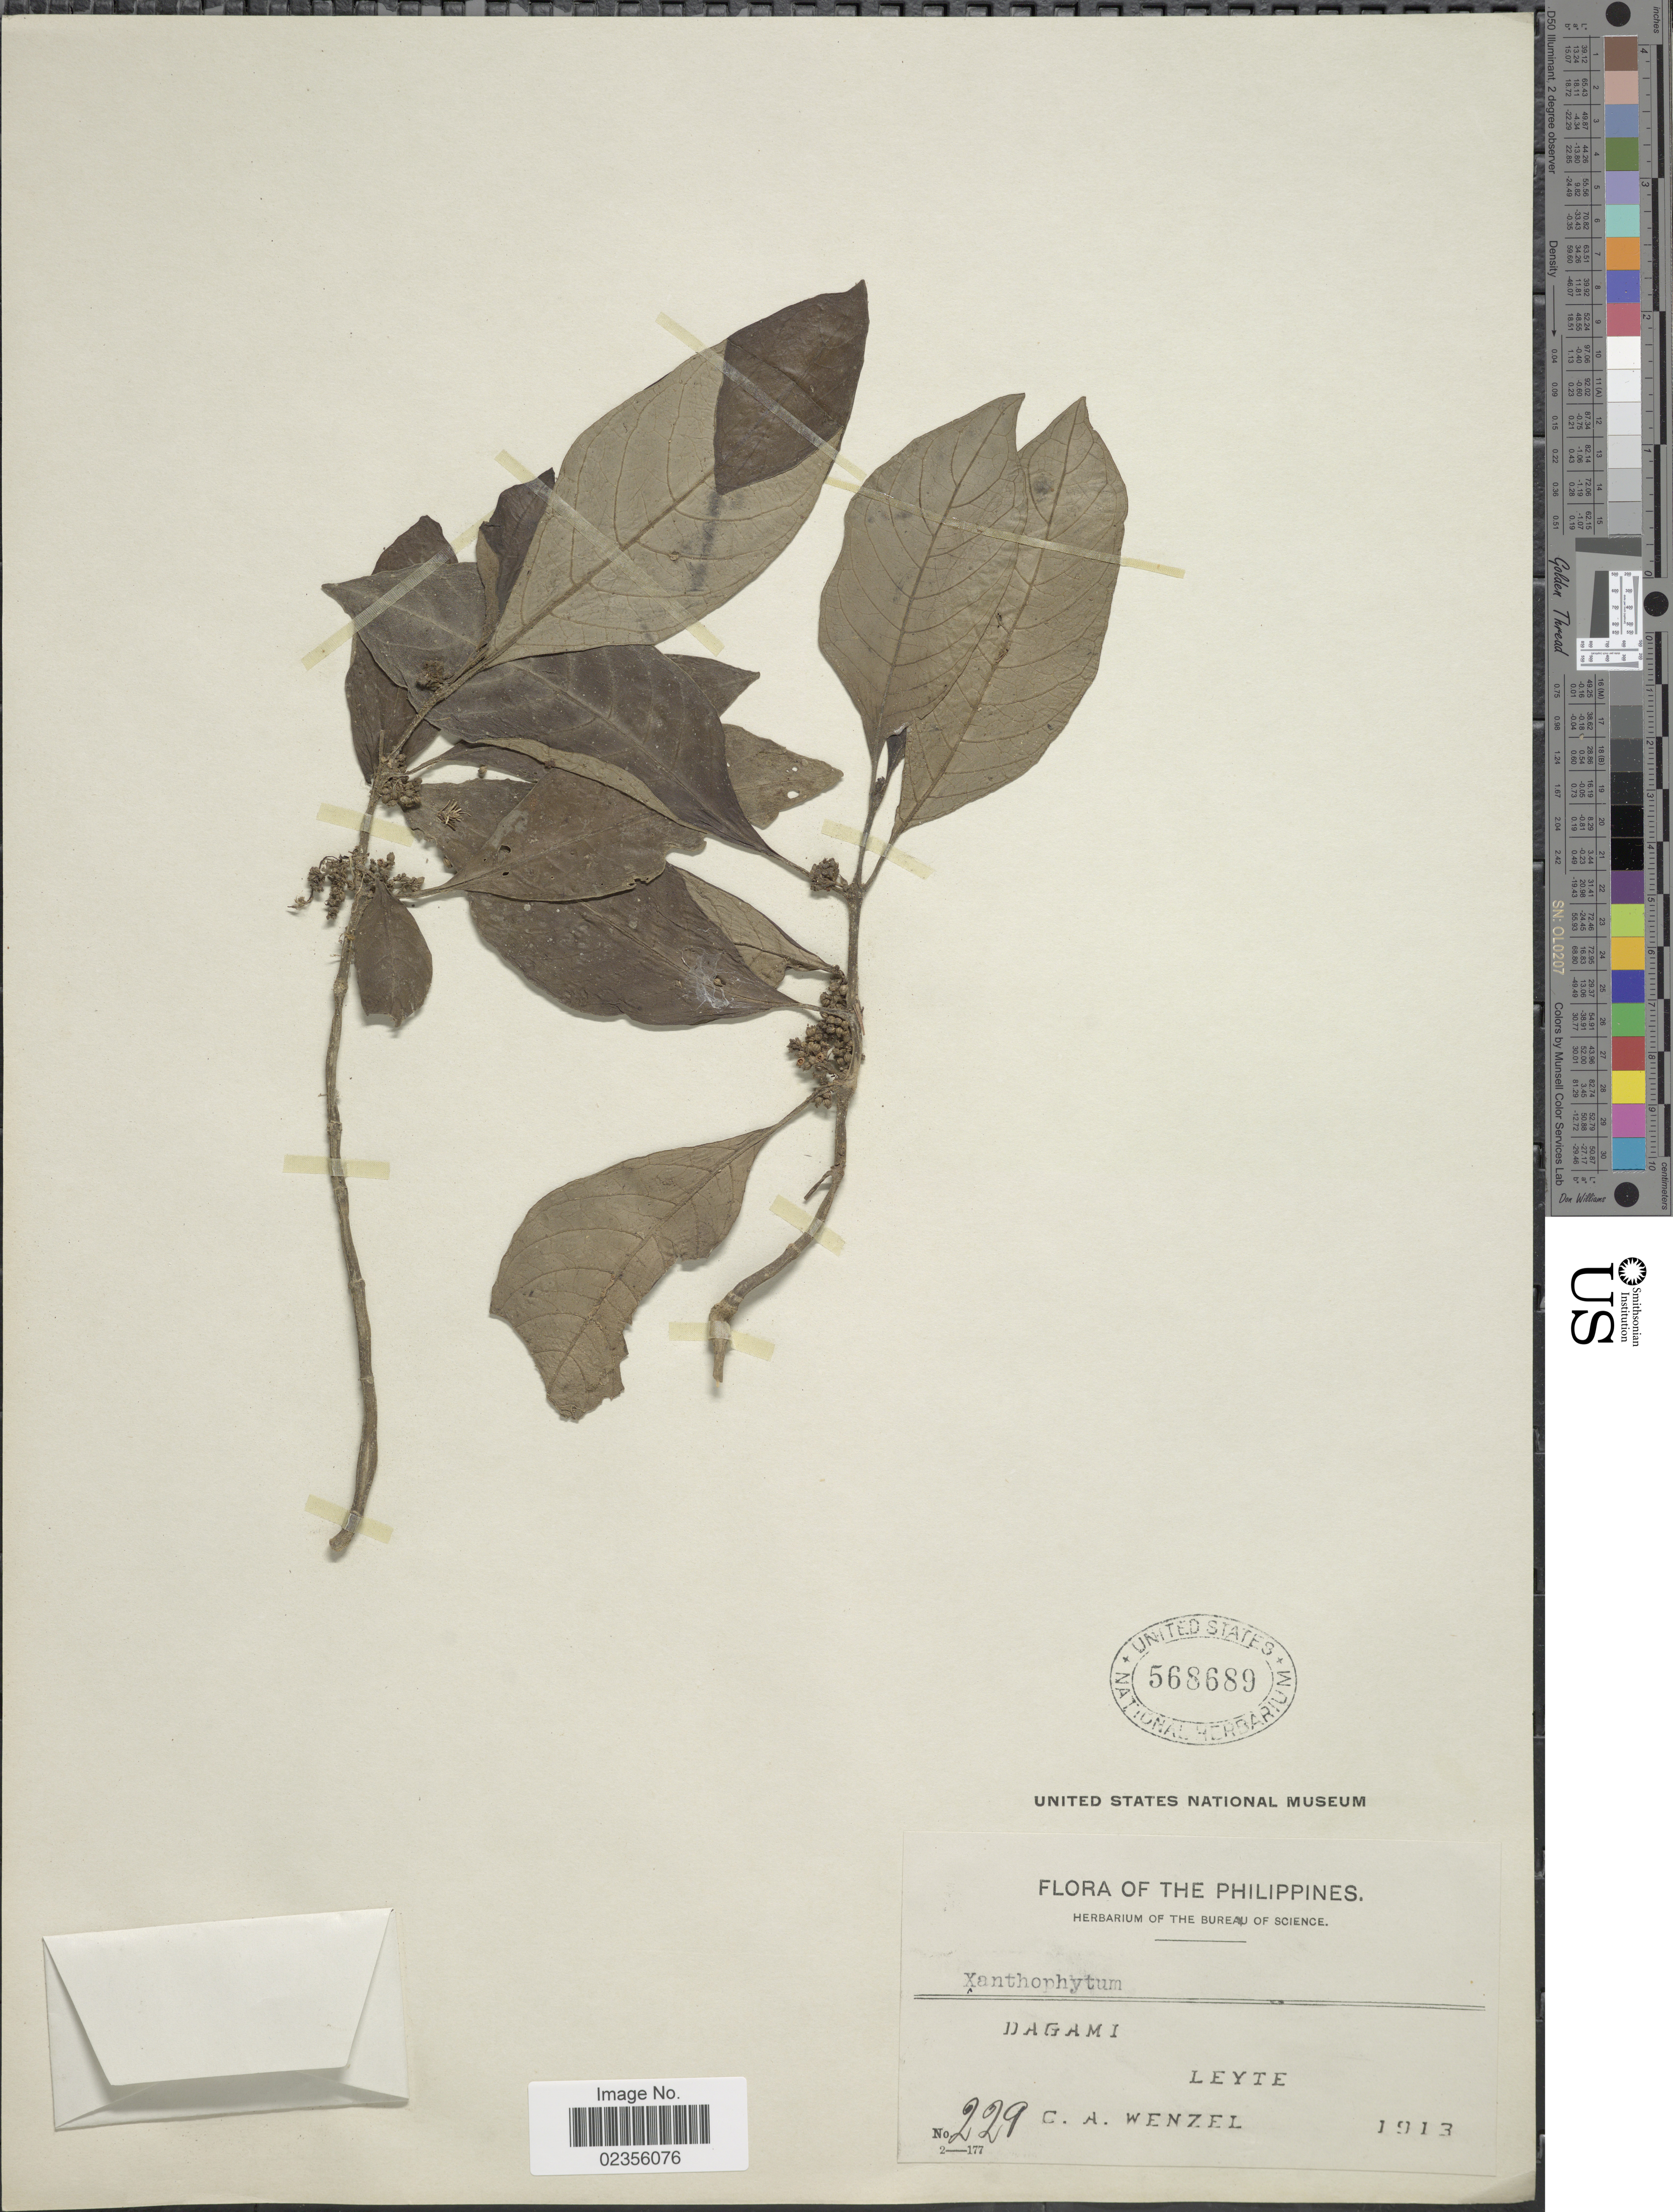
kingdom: Plantae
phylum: Tracheophyta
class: Magnoliopsida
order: Gentianales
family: Rubiaceae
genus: Xanthophytum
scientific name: Xanthophytum sp.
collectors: C. Wenzel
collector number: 229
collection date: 1913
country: Philippines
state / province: Eastern Visayas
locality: Dagami, Leyte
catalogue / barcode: US 568689